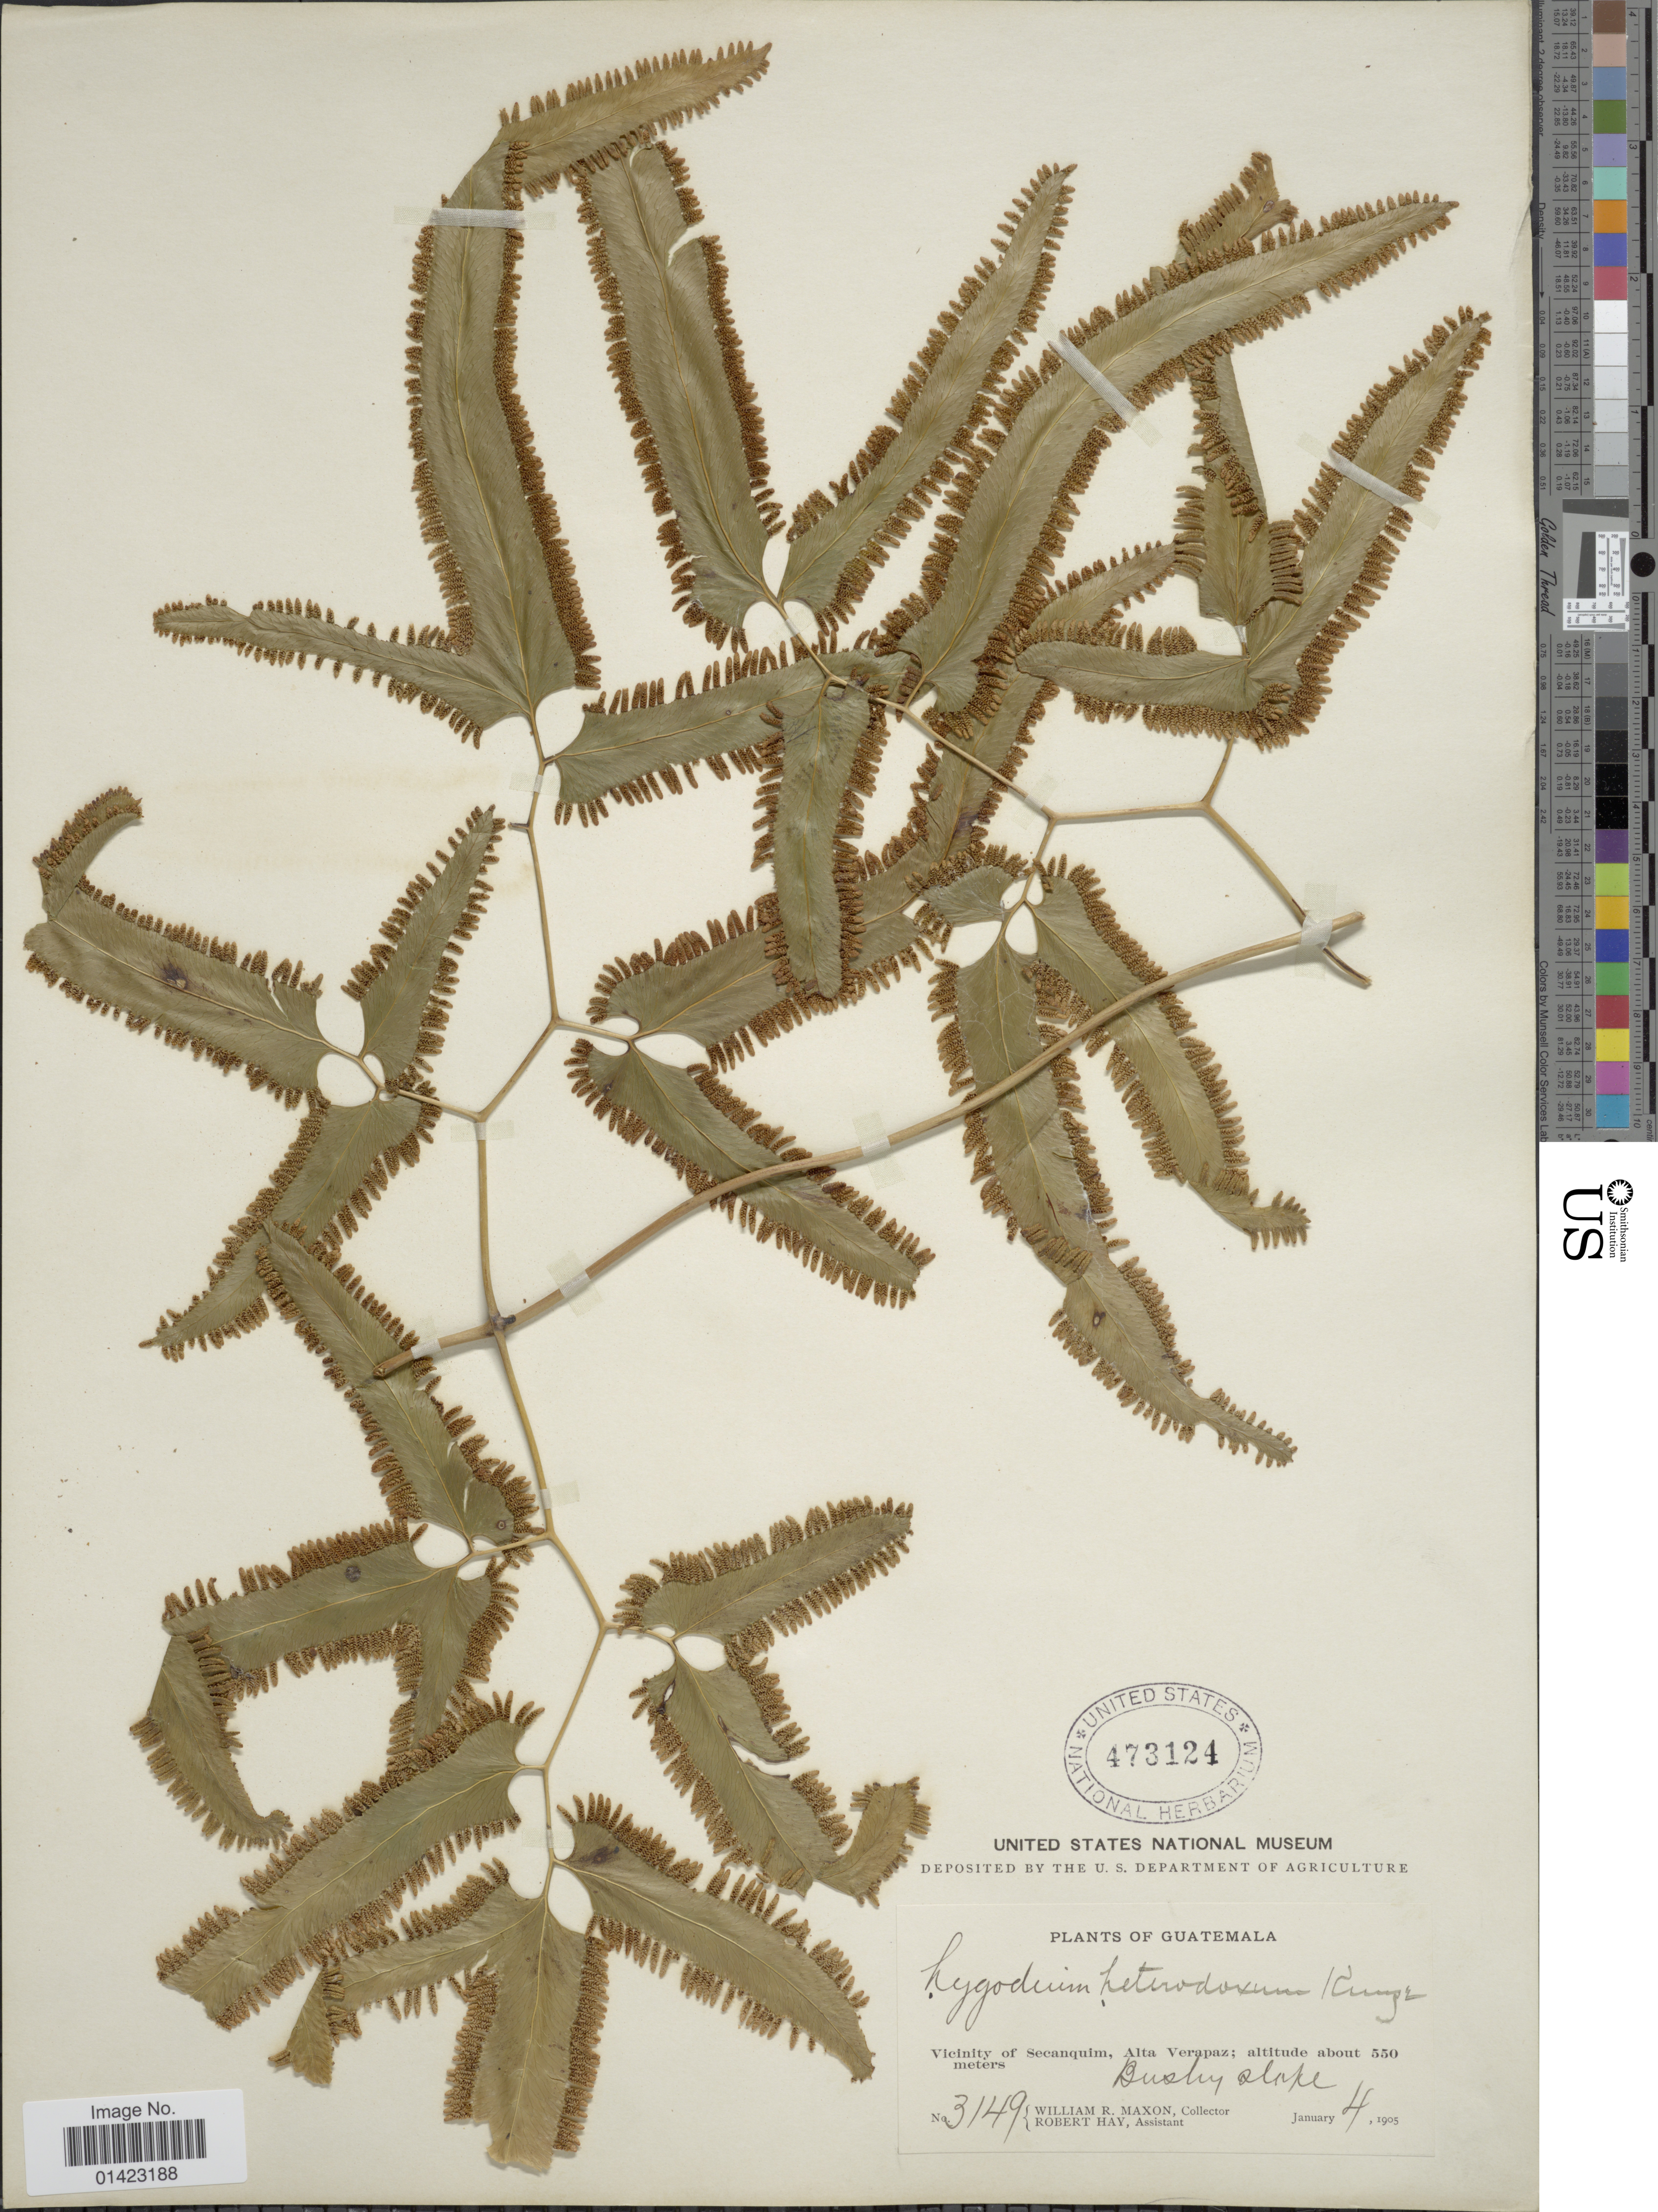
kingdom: Plantae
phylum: Tracheophyta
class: Polypodiopsida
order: Schizaeales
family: Lygodiaceae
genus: Lygodium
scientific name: Lygodium heterodoxum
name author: Kunze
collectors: W. R. Maxon & R. Hay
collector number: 3149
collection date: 1905-01-04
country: Guatemala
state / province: Alta Verapaz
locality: Vicinity of Secanquim, Alta Verapaz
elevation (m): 550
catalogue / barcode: US 473124